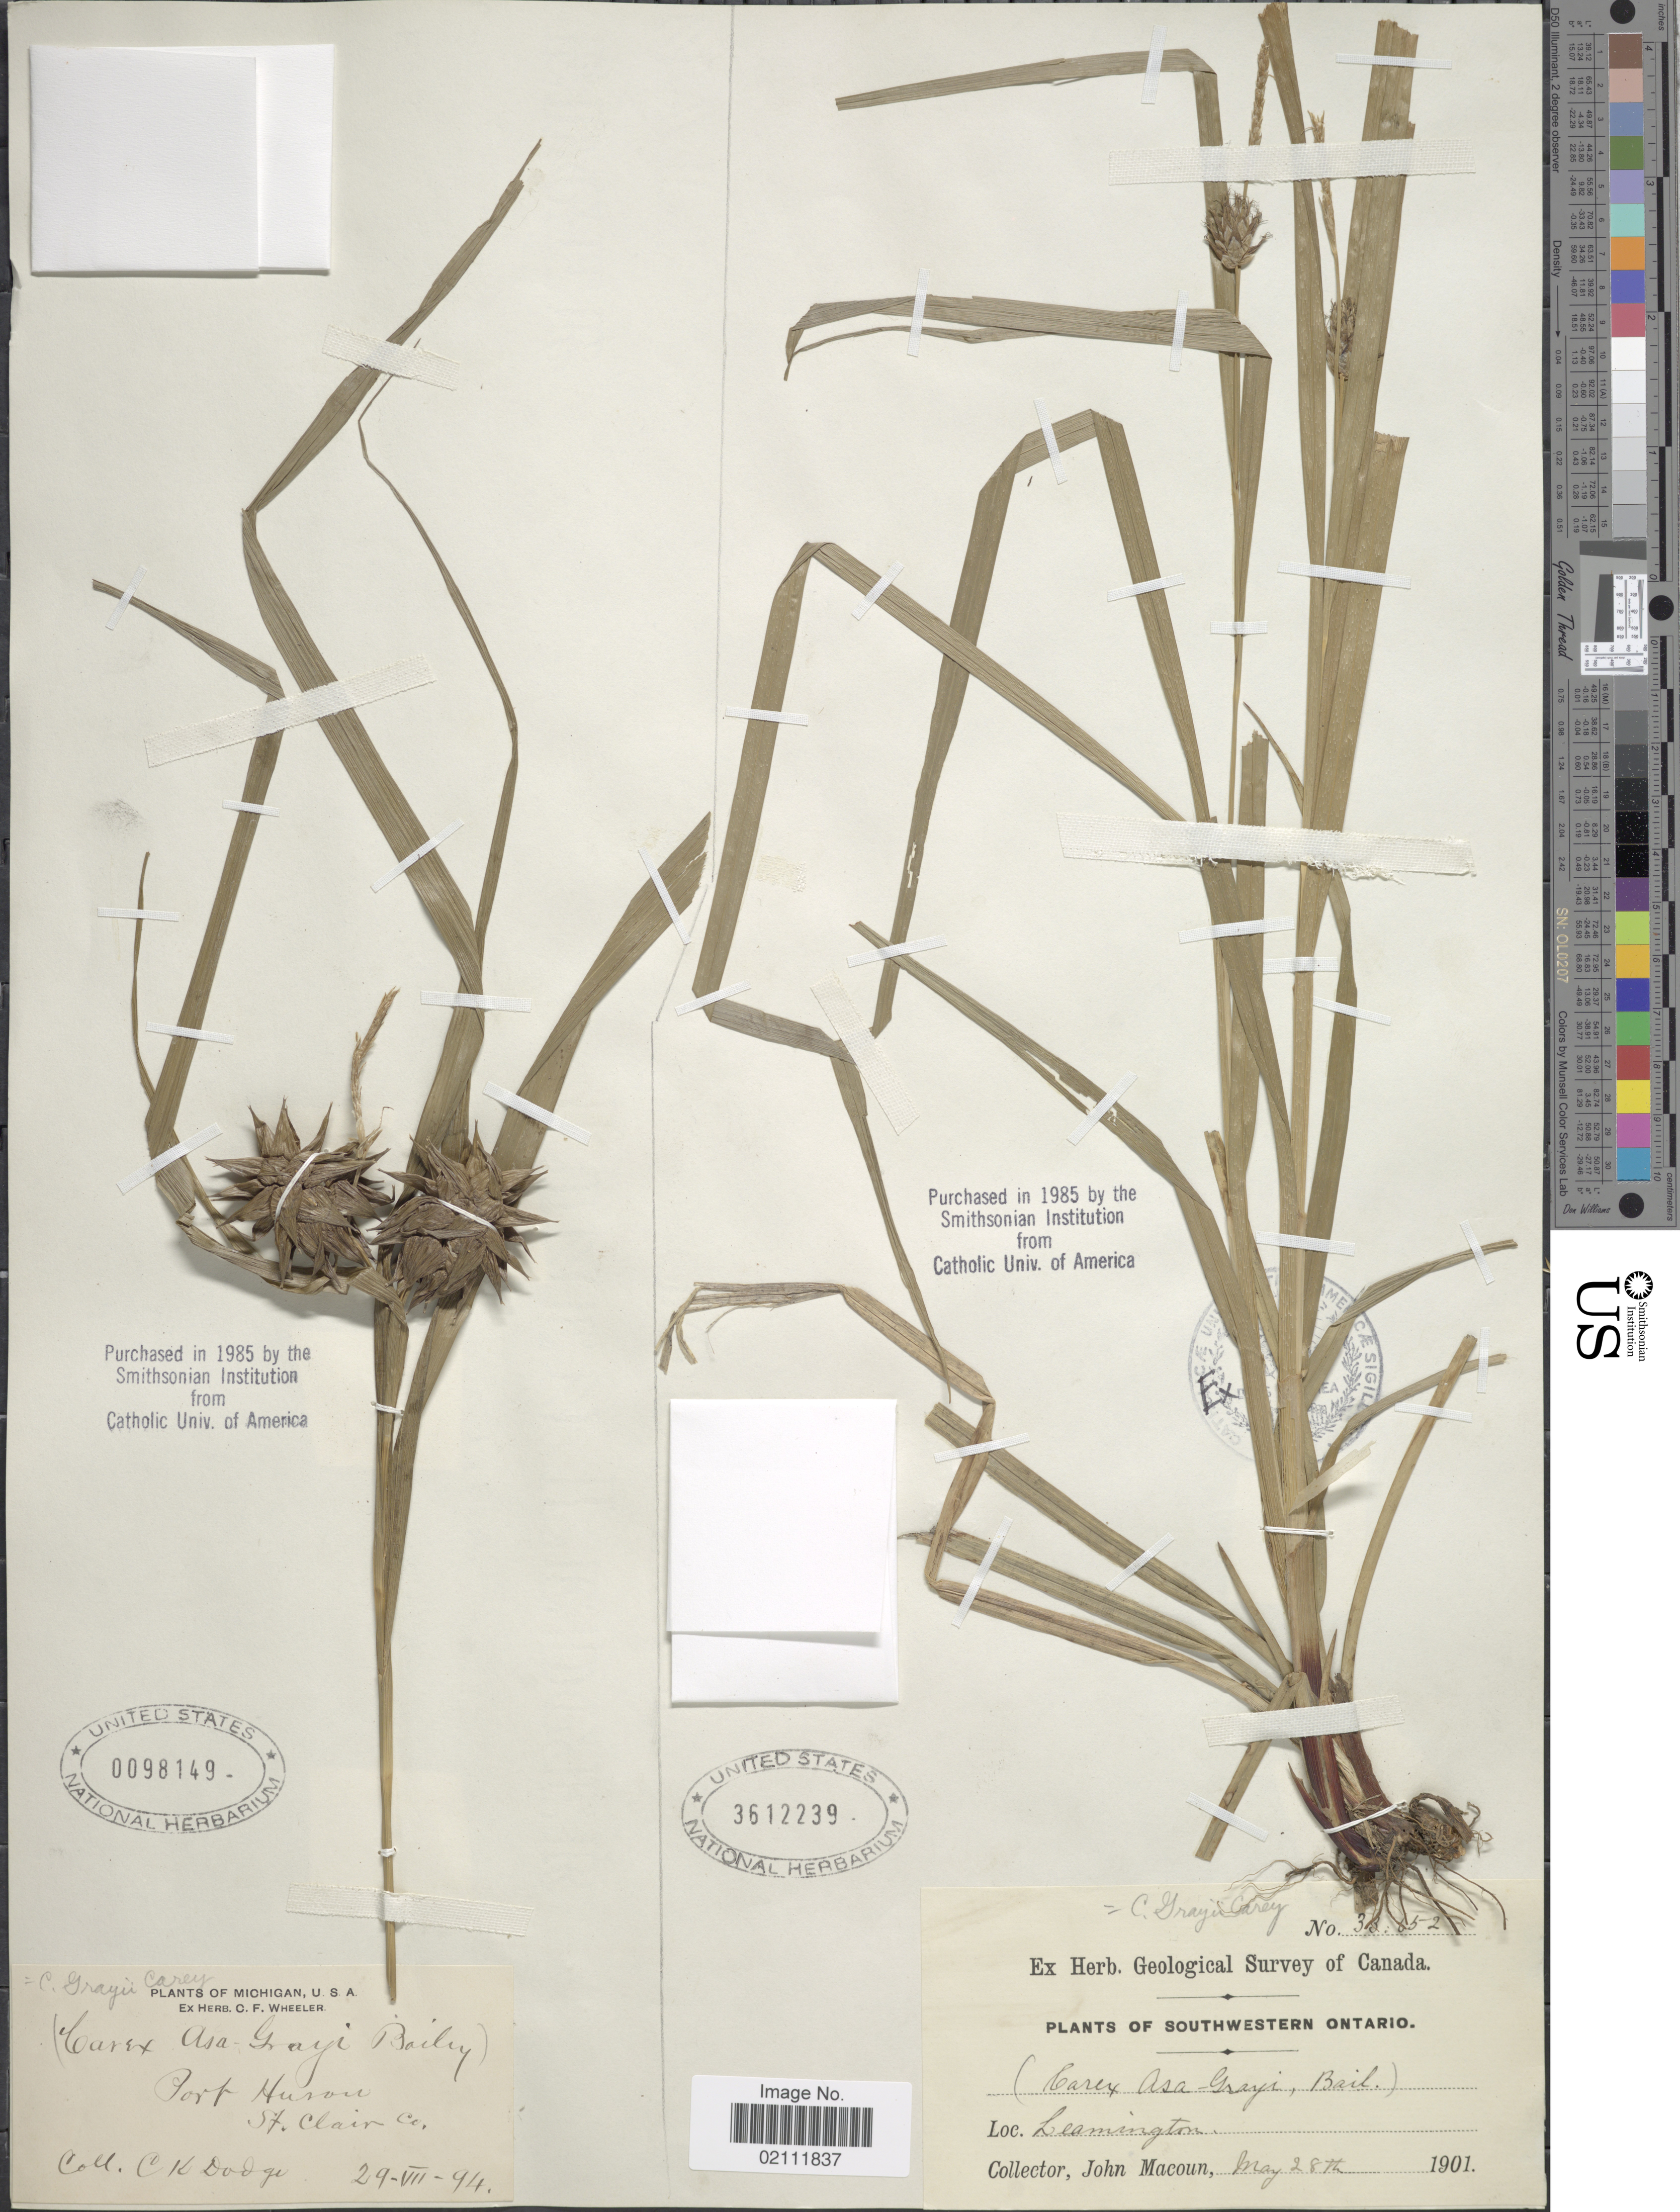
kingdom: Plantae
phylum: Tracheophyta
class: Liliopsida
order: Poales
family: Cyperaceae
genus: Carex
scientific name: Carex grayi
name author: J. Carey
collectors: C. Dodge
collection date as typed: Transcribed d/m/y: 29/7/94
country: United States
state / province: Michigan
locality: Port Huron, St. Clair Co.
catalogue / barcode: US 98149